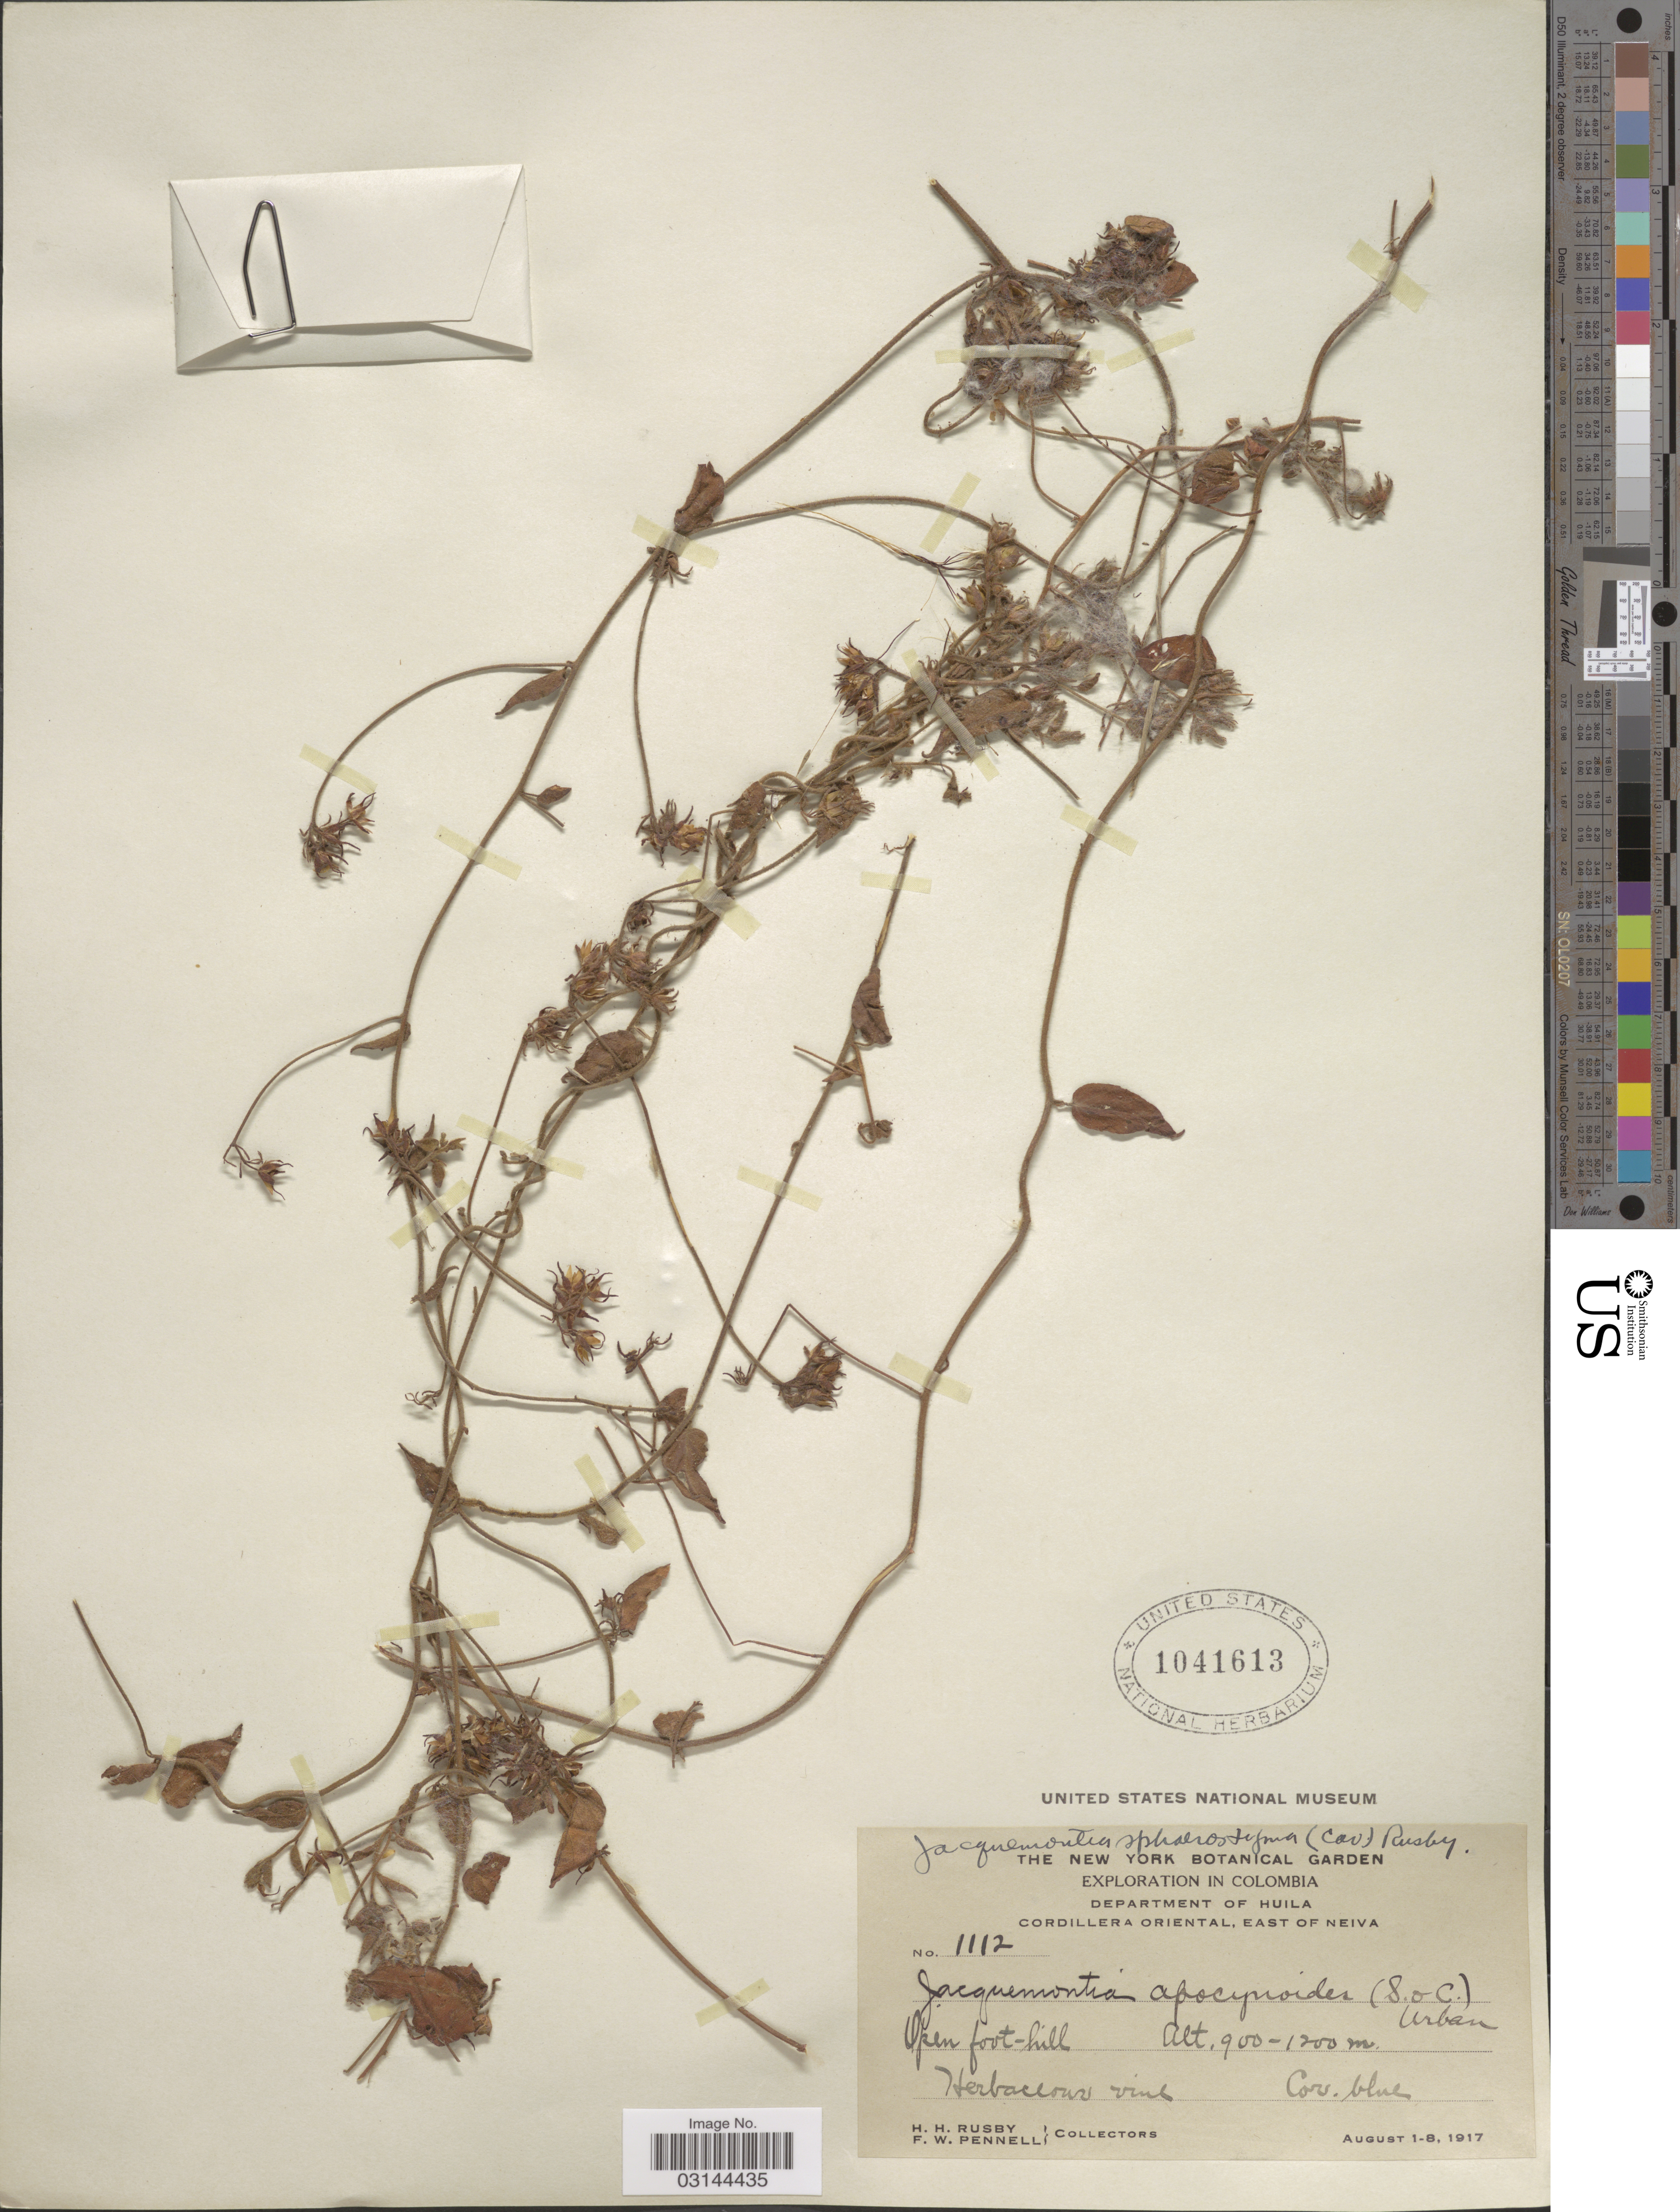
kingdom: Plantae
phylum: Tracheophyta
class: Magnoliopsida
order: Solanales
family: Convolvulaceae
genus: Jacquemontia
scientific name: Jacquemontia sphaerostigma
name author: (Cav.) Rusby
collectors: H. H. Rusby & F. W. Pennell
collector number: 1112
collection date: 1917-08-01/1917-08-08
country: Colombia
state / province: Huila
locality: Department of Huila. Cordillera Oriental, East of Neiva.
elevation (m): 900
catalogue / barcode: US 1041613